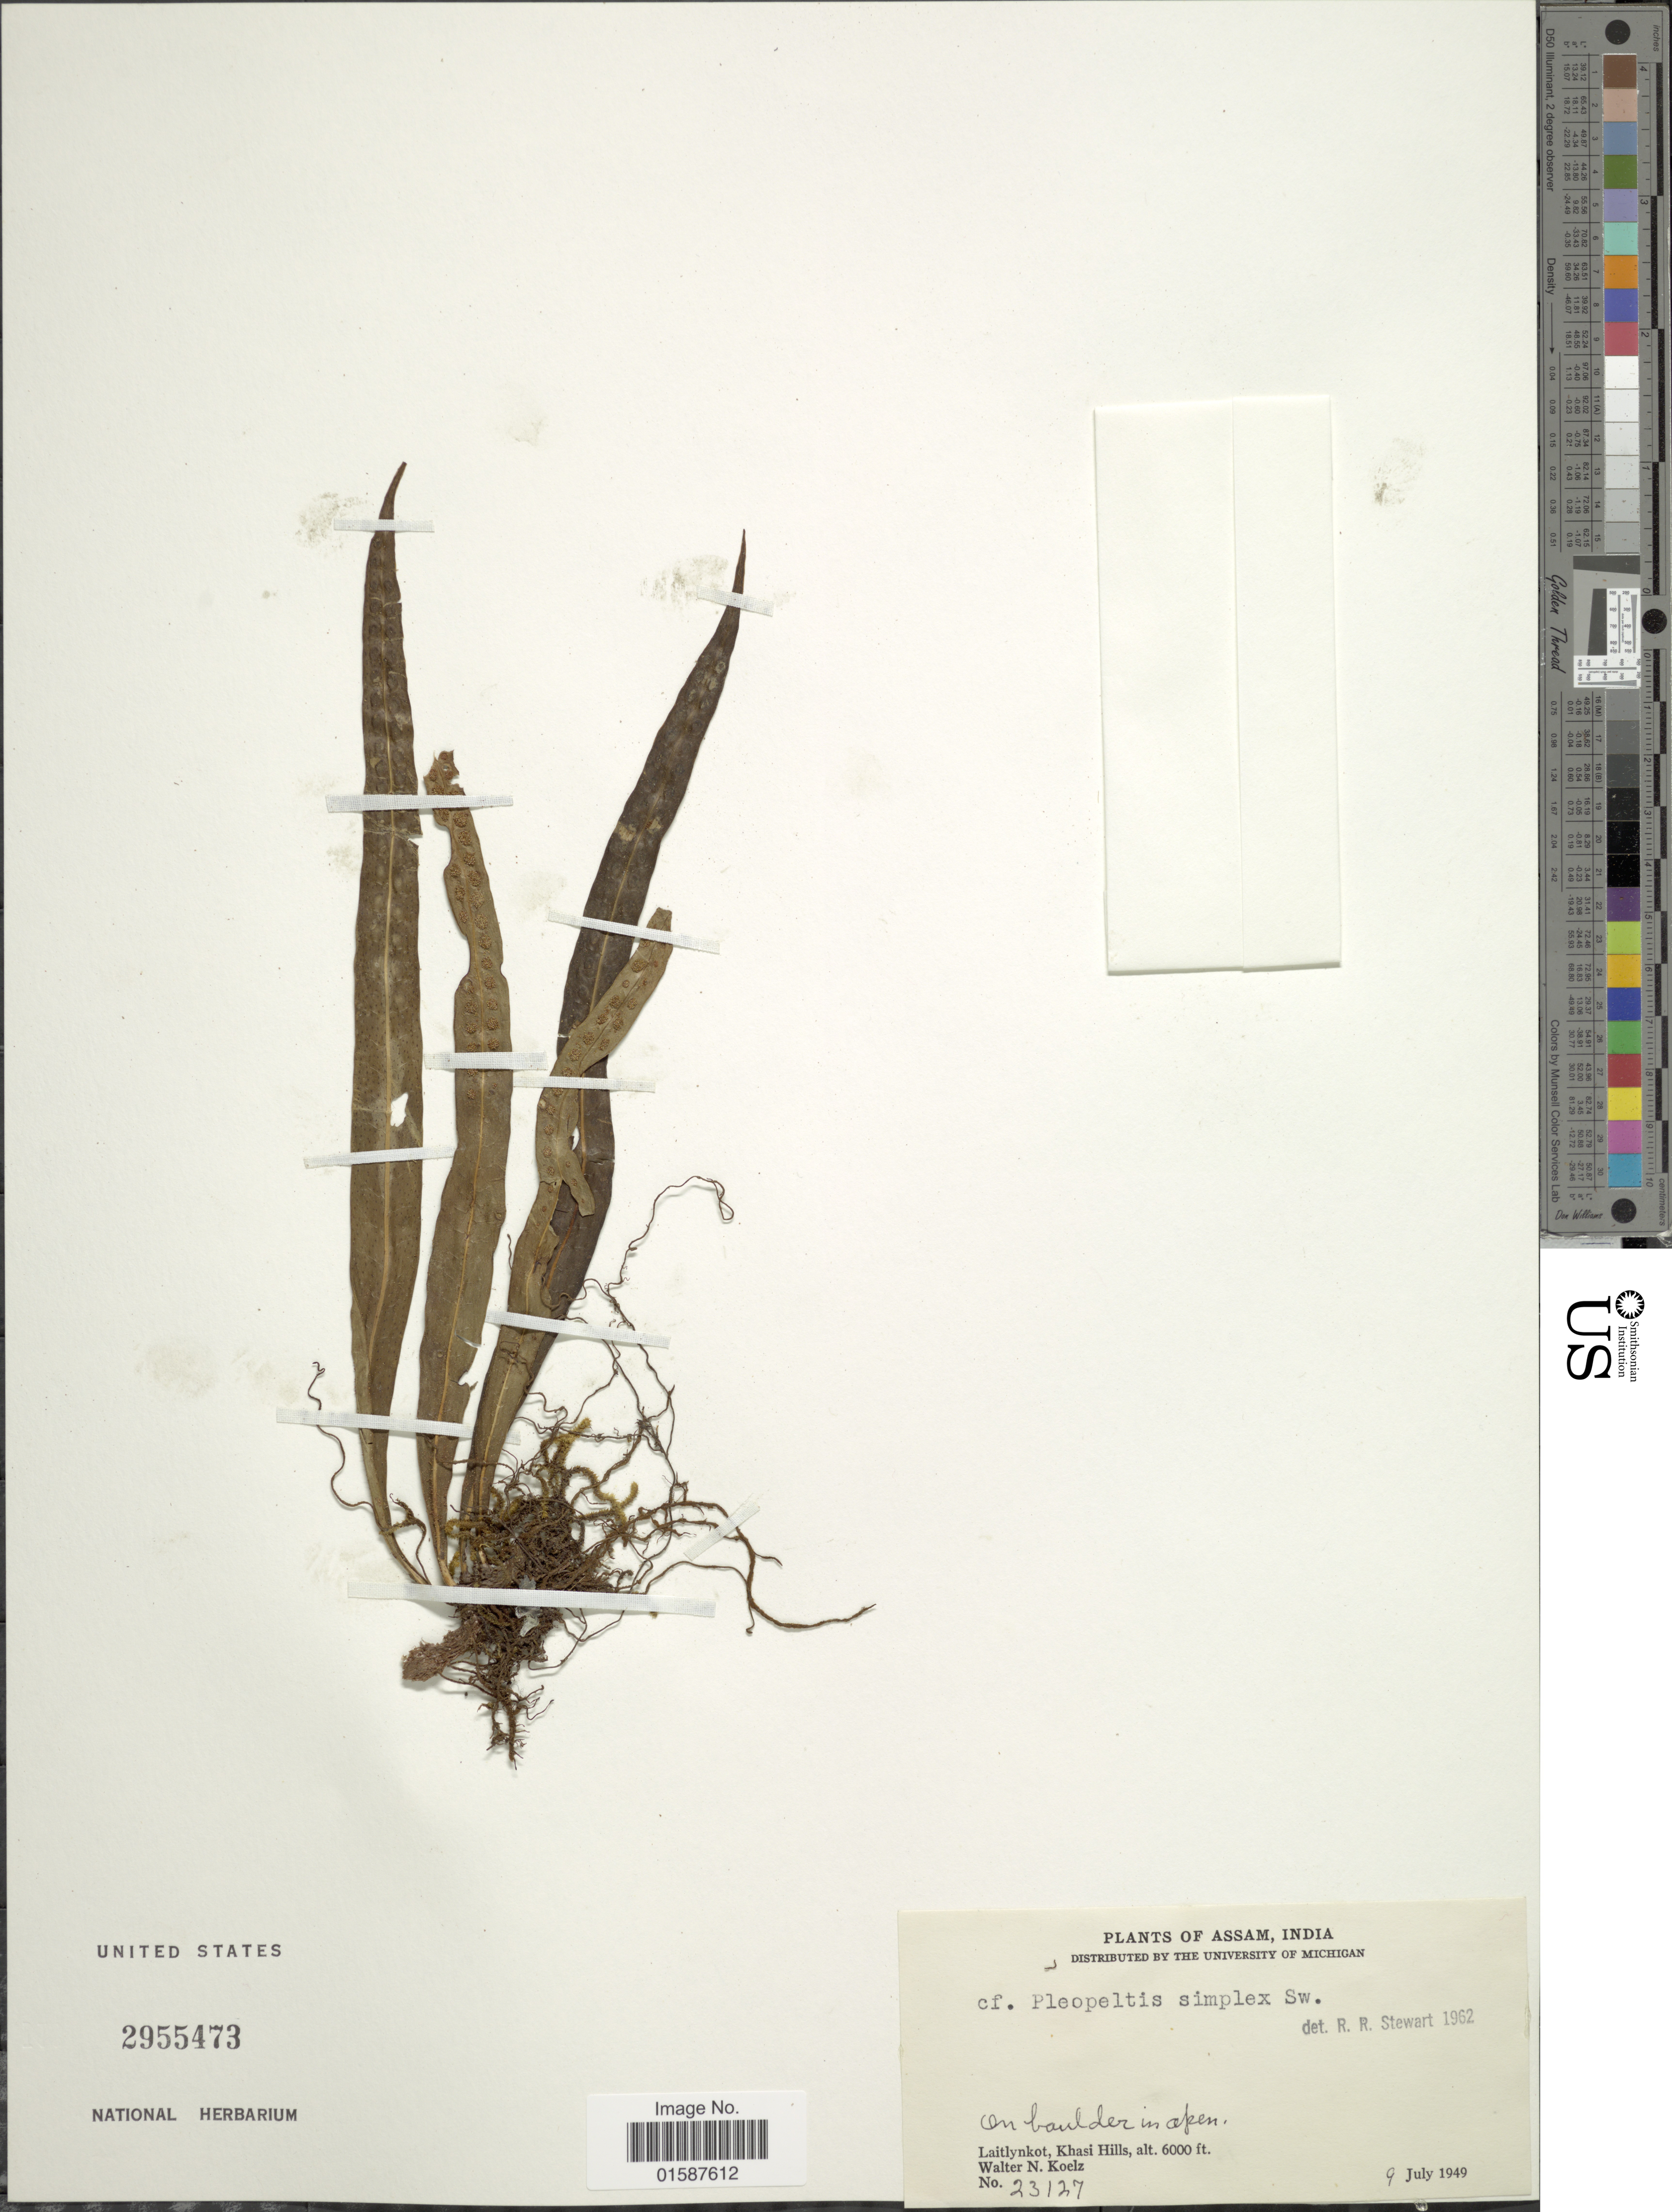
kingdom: Plantae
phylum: Tracheophyta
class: Polypodiopsida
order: Polypodiales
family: Polypodiaceae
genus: Lepisorus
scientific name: Lepisorus excavatus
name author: (Bory ex Willd.) Ching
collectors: W. N. Koelz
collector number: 23127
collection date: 1949-07-09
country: India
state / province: Meghalaya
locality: Assam, Laitlynkot, Khasi Hills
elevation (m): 1829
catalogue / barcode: US 2955473